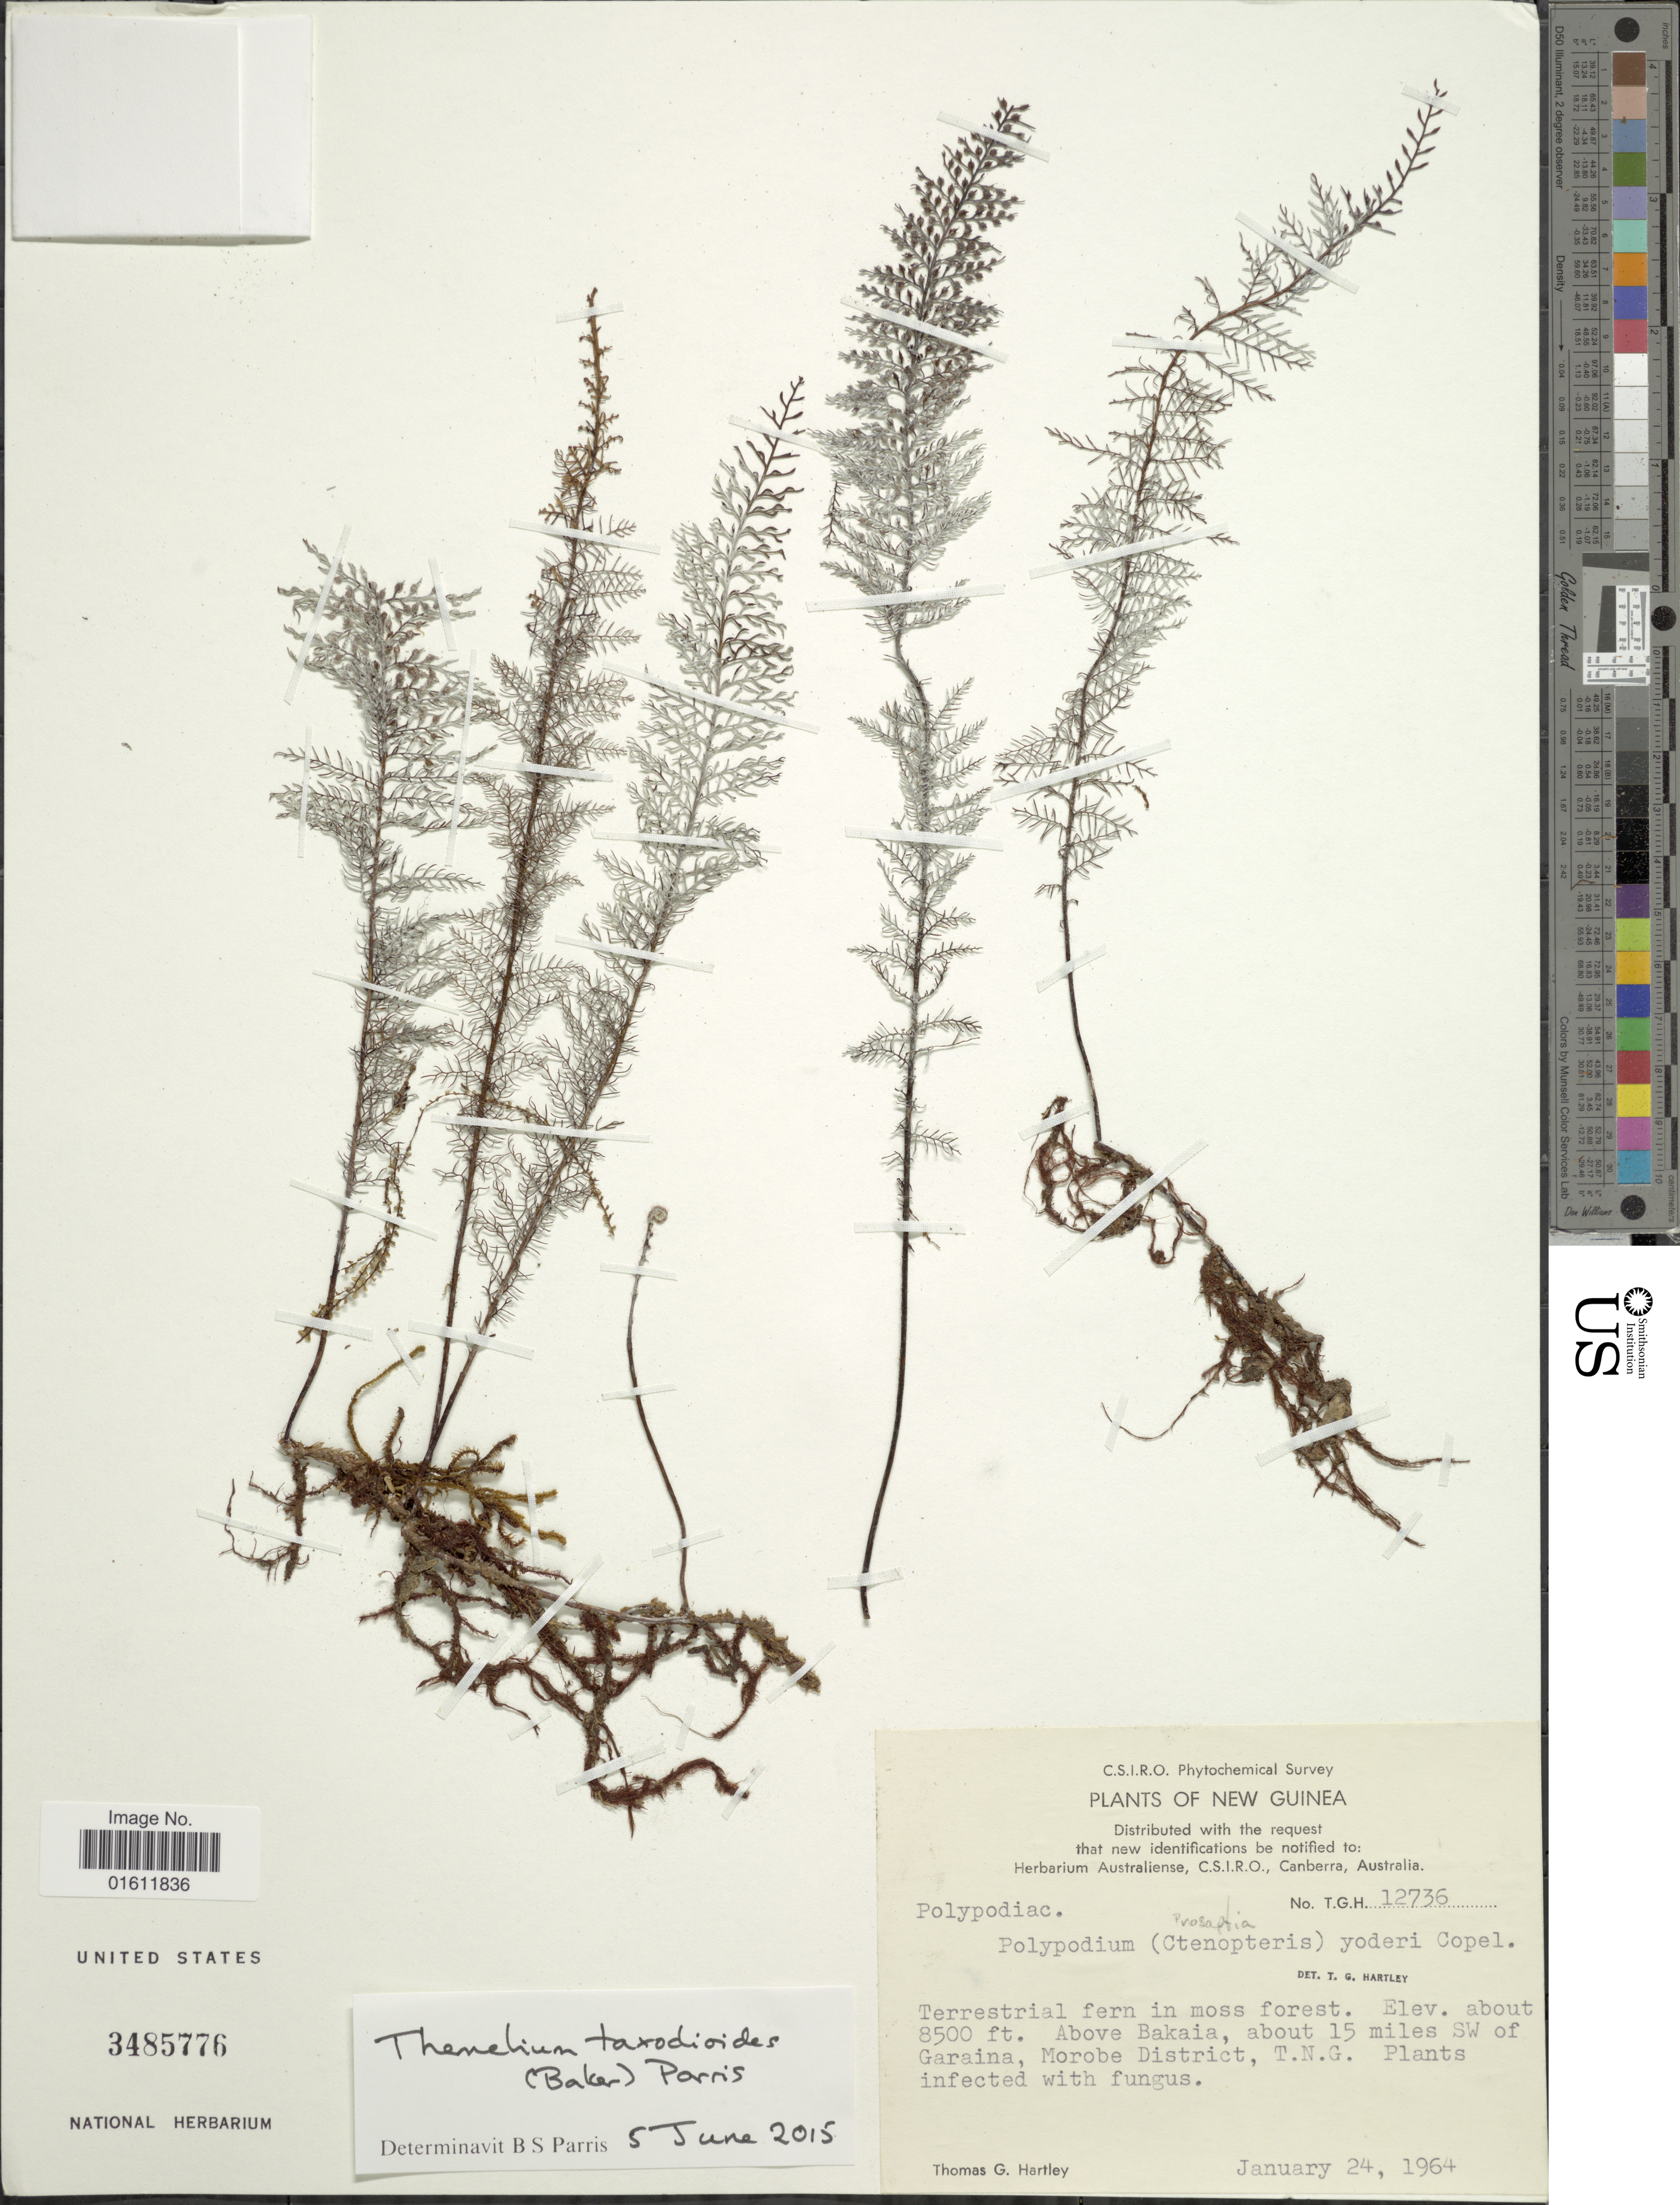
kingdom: Plantae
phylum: Tracheophyta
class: Polypodiopsida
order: Polypodiales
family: Polypodiaceae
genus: Themelium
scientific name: Themelium taxodioides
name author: (Baker) Parris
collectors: T. G. Hartley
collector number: T.G.H. 12736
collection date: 1964-01-24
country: Papua New Guinea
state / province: Morobe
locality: Above Bakaia, about 15 miles SW of Garaina, T.N.G.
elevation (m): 2591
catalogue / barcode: US 3485776